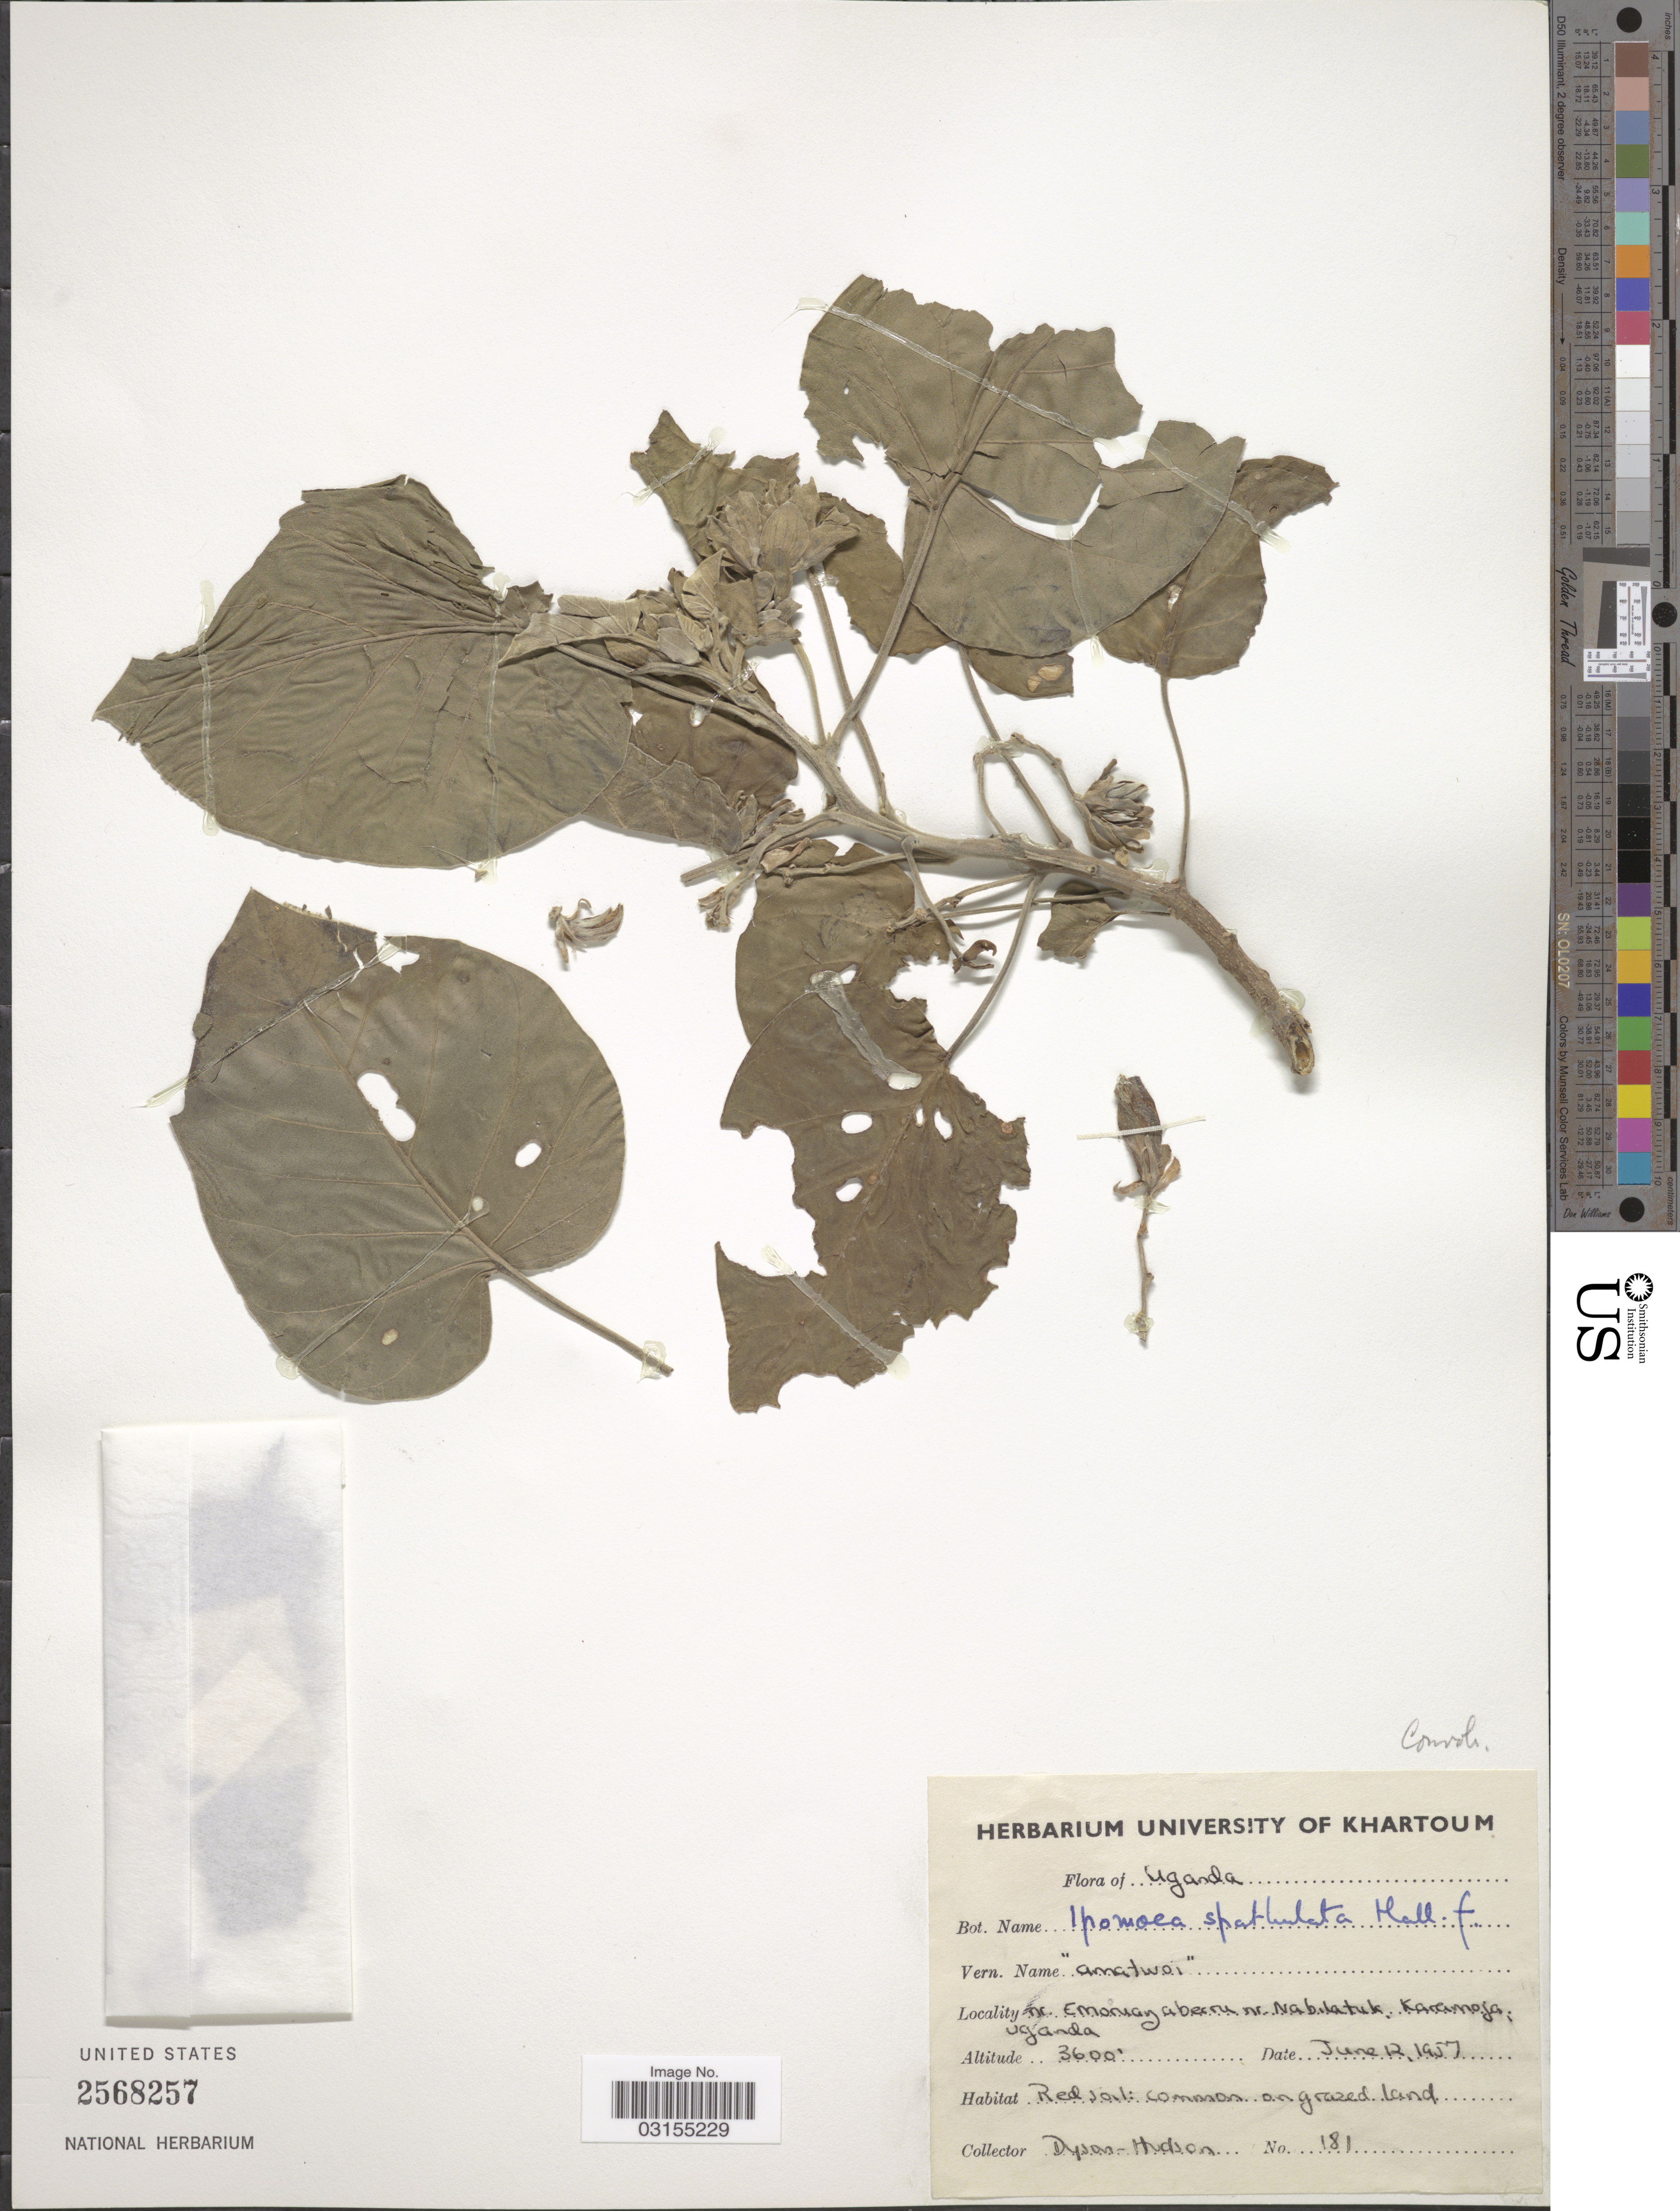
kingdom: Plantae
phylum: Tracheophyta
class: Magnoliopsida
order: Solanales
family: Convolvulaceae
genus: Ipomoea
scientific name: Ipomoea spathulata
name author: Hallier f.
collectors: Dyson-Hudson, --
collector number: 181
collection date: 1957-06-12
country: Uganda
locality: Nr. Emoruangaberru nr. Nabilatuk, Karamoja.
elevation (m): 1097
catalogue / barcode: US 2568257